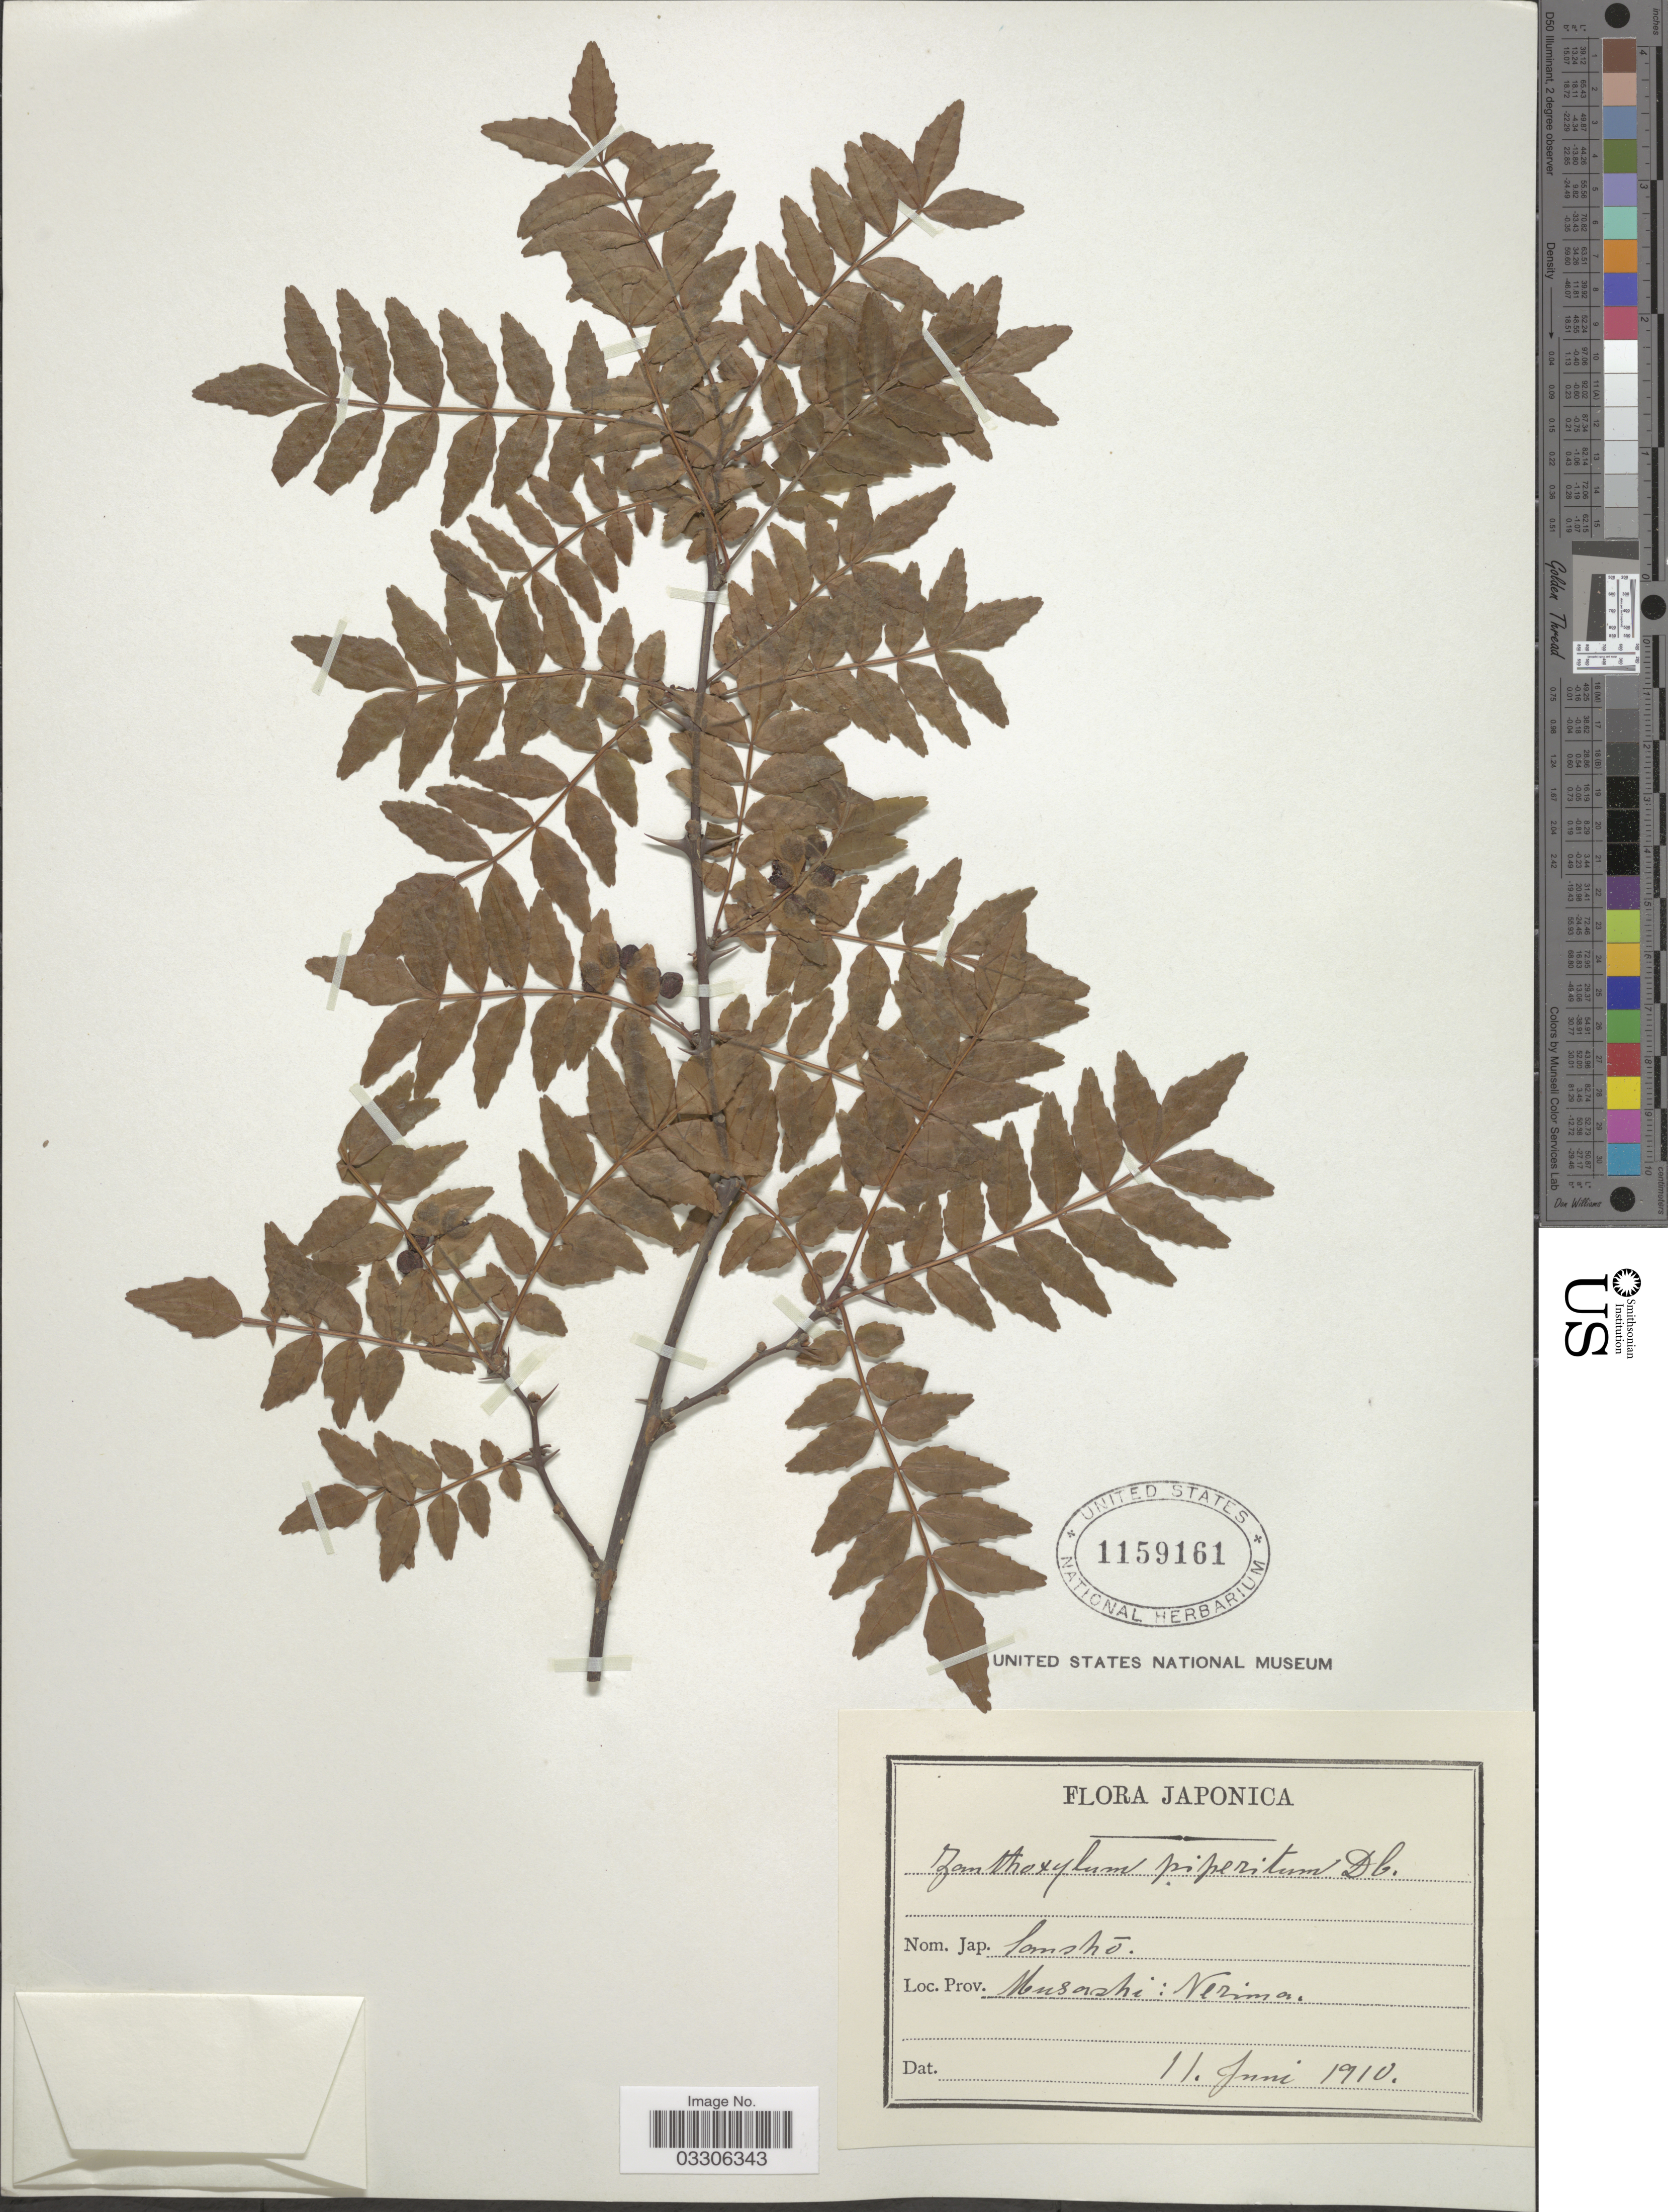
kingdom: Plantae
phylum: Tracheophyta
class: Magnoliopsida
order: Sapindales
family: Rutaceae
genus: Zanthoxylum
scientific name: Zanthoxylum piperitum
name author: DC.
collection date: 1910-06-11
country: Japan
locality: Musashi: Nerima.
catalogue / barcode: US 1159161